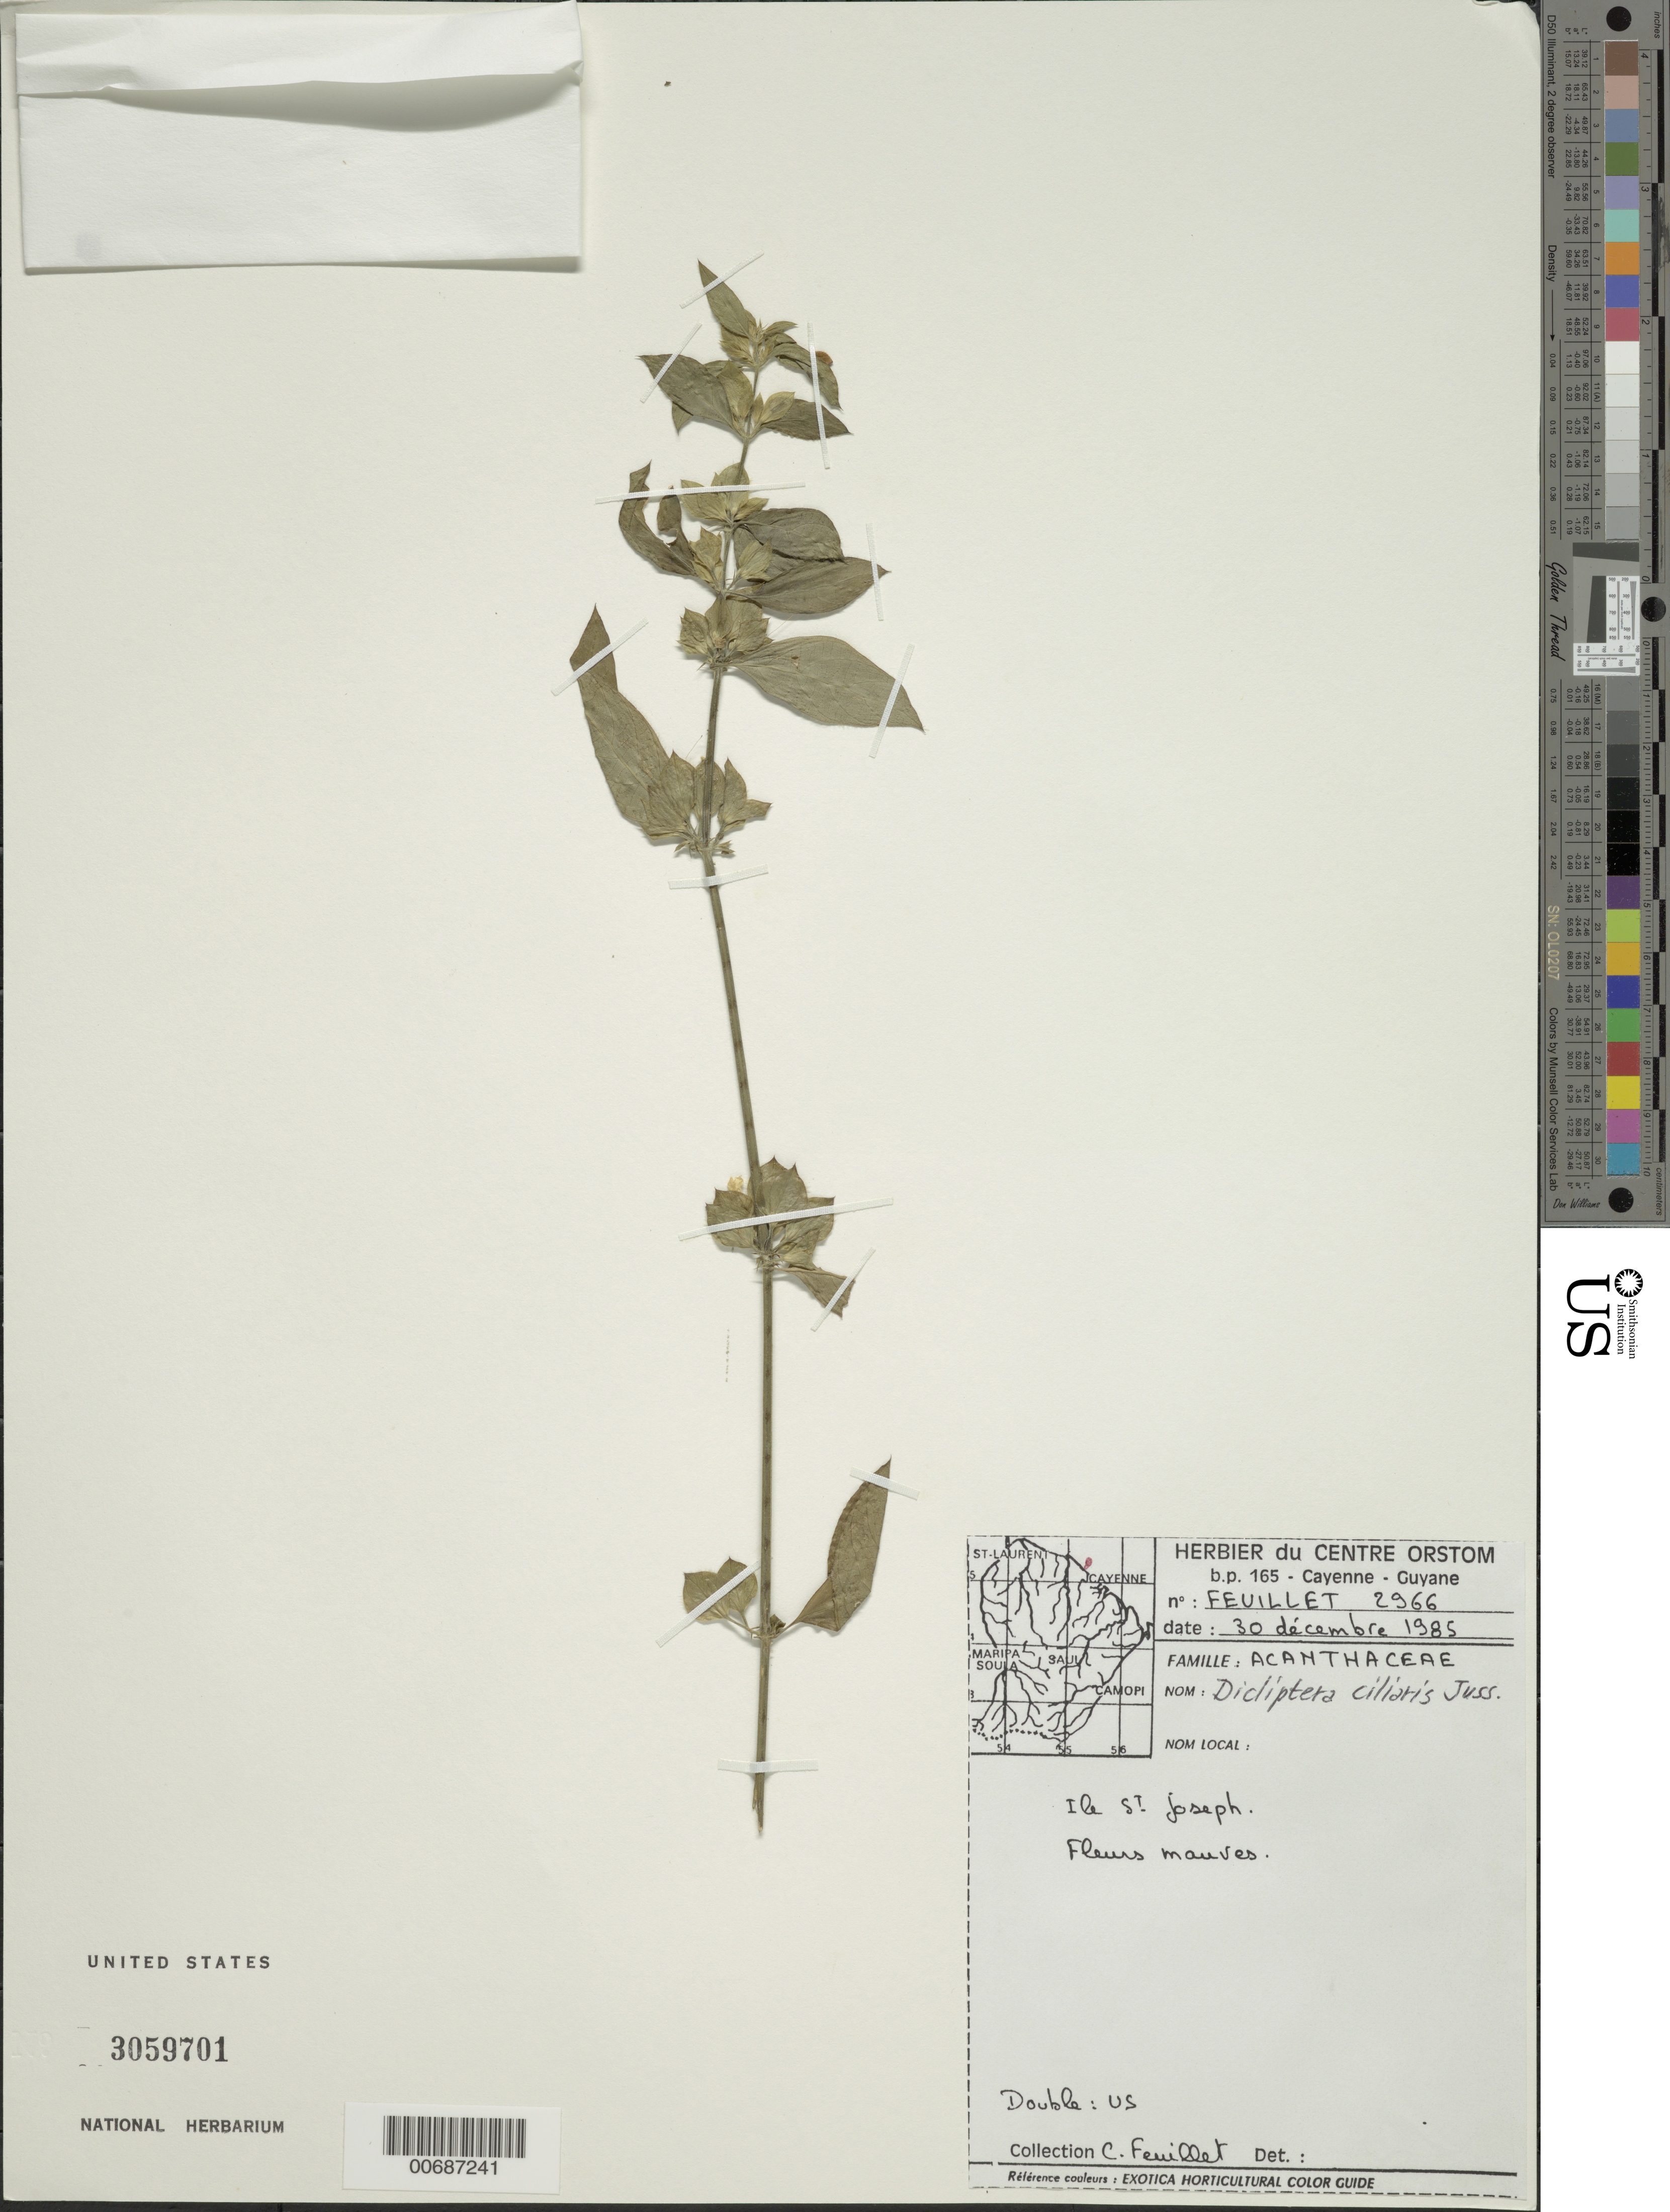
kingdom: Plantae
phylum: Tracheophyta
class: Magnoliopsida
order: Lamiales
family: Acanthaceae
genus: Dicliptera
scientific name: Dicliptera ciliaris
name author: J. Juss.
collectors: C. Feuillet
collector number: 2966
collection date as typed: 30-Dec-85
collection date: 1985-12-30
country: French Guiana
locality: Iles du Salut, Ile St. Joseph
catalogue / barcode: US 3059701